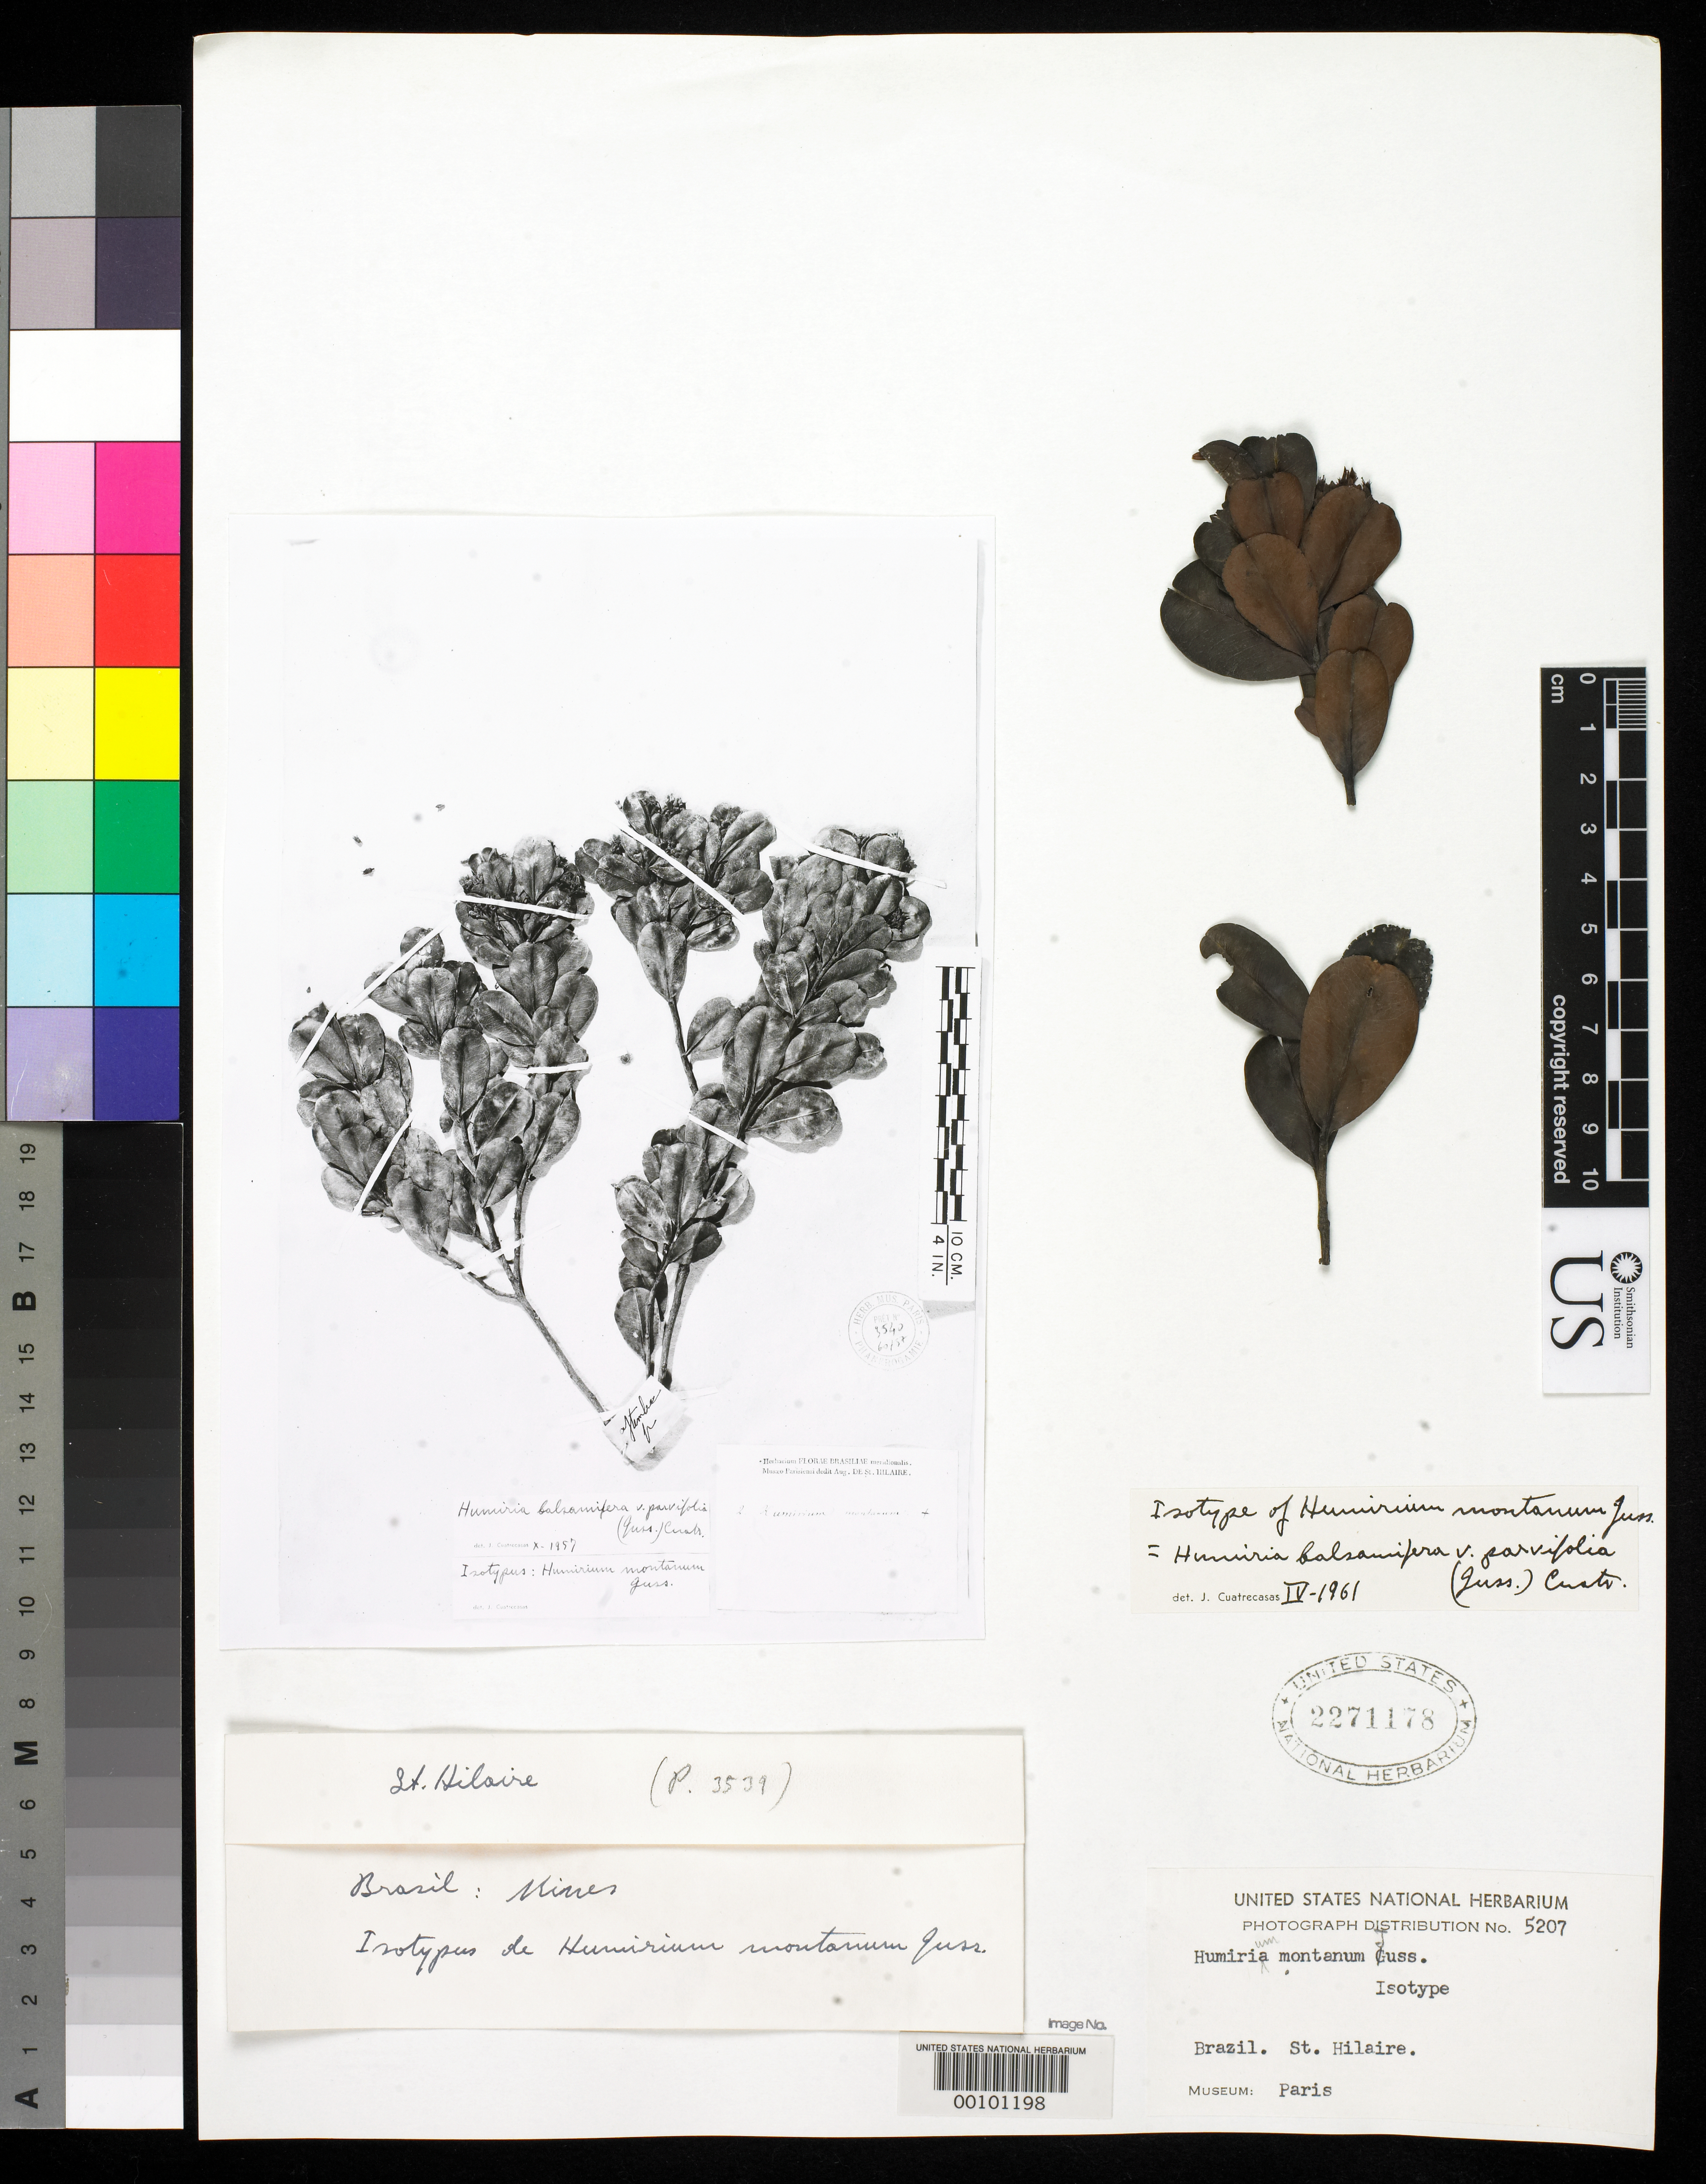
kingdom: Plantae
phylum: Tracheophyta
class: Magnoliopsida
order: Malpighiales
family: Humiriaceae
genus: Humiria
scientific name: Humiria montanum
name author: A. Juss. in A. St.-Hil.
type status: Isotype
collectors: A. F. C. P. de Saint-Hilaire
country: Brazil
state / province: Minas Gerais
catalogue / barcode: US 2271178